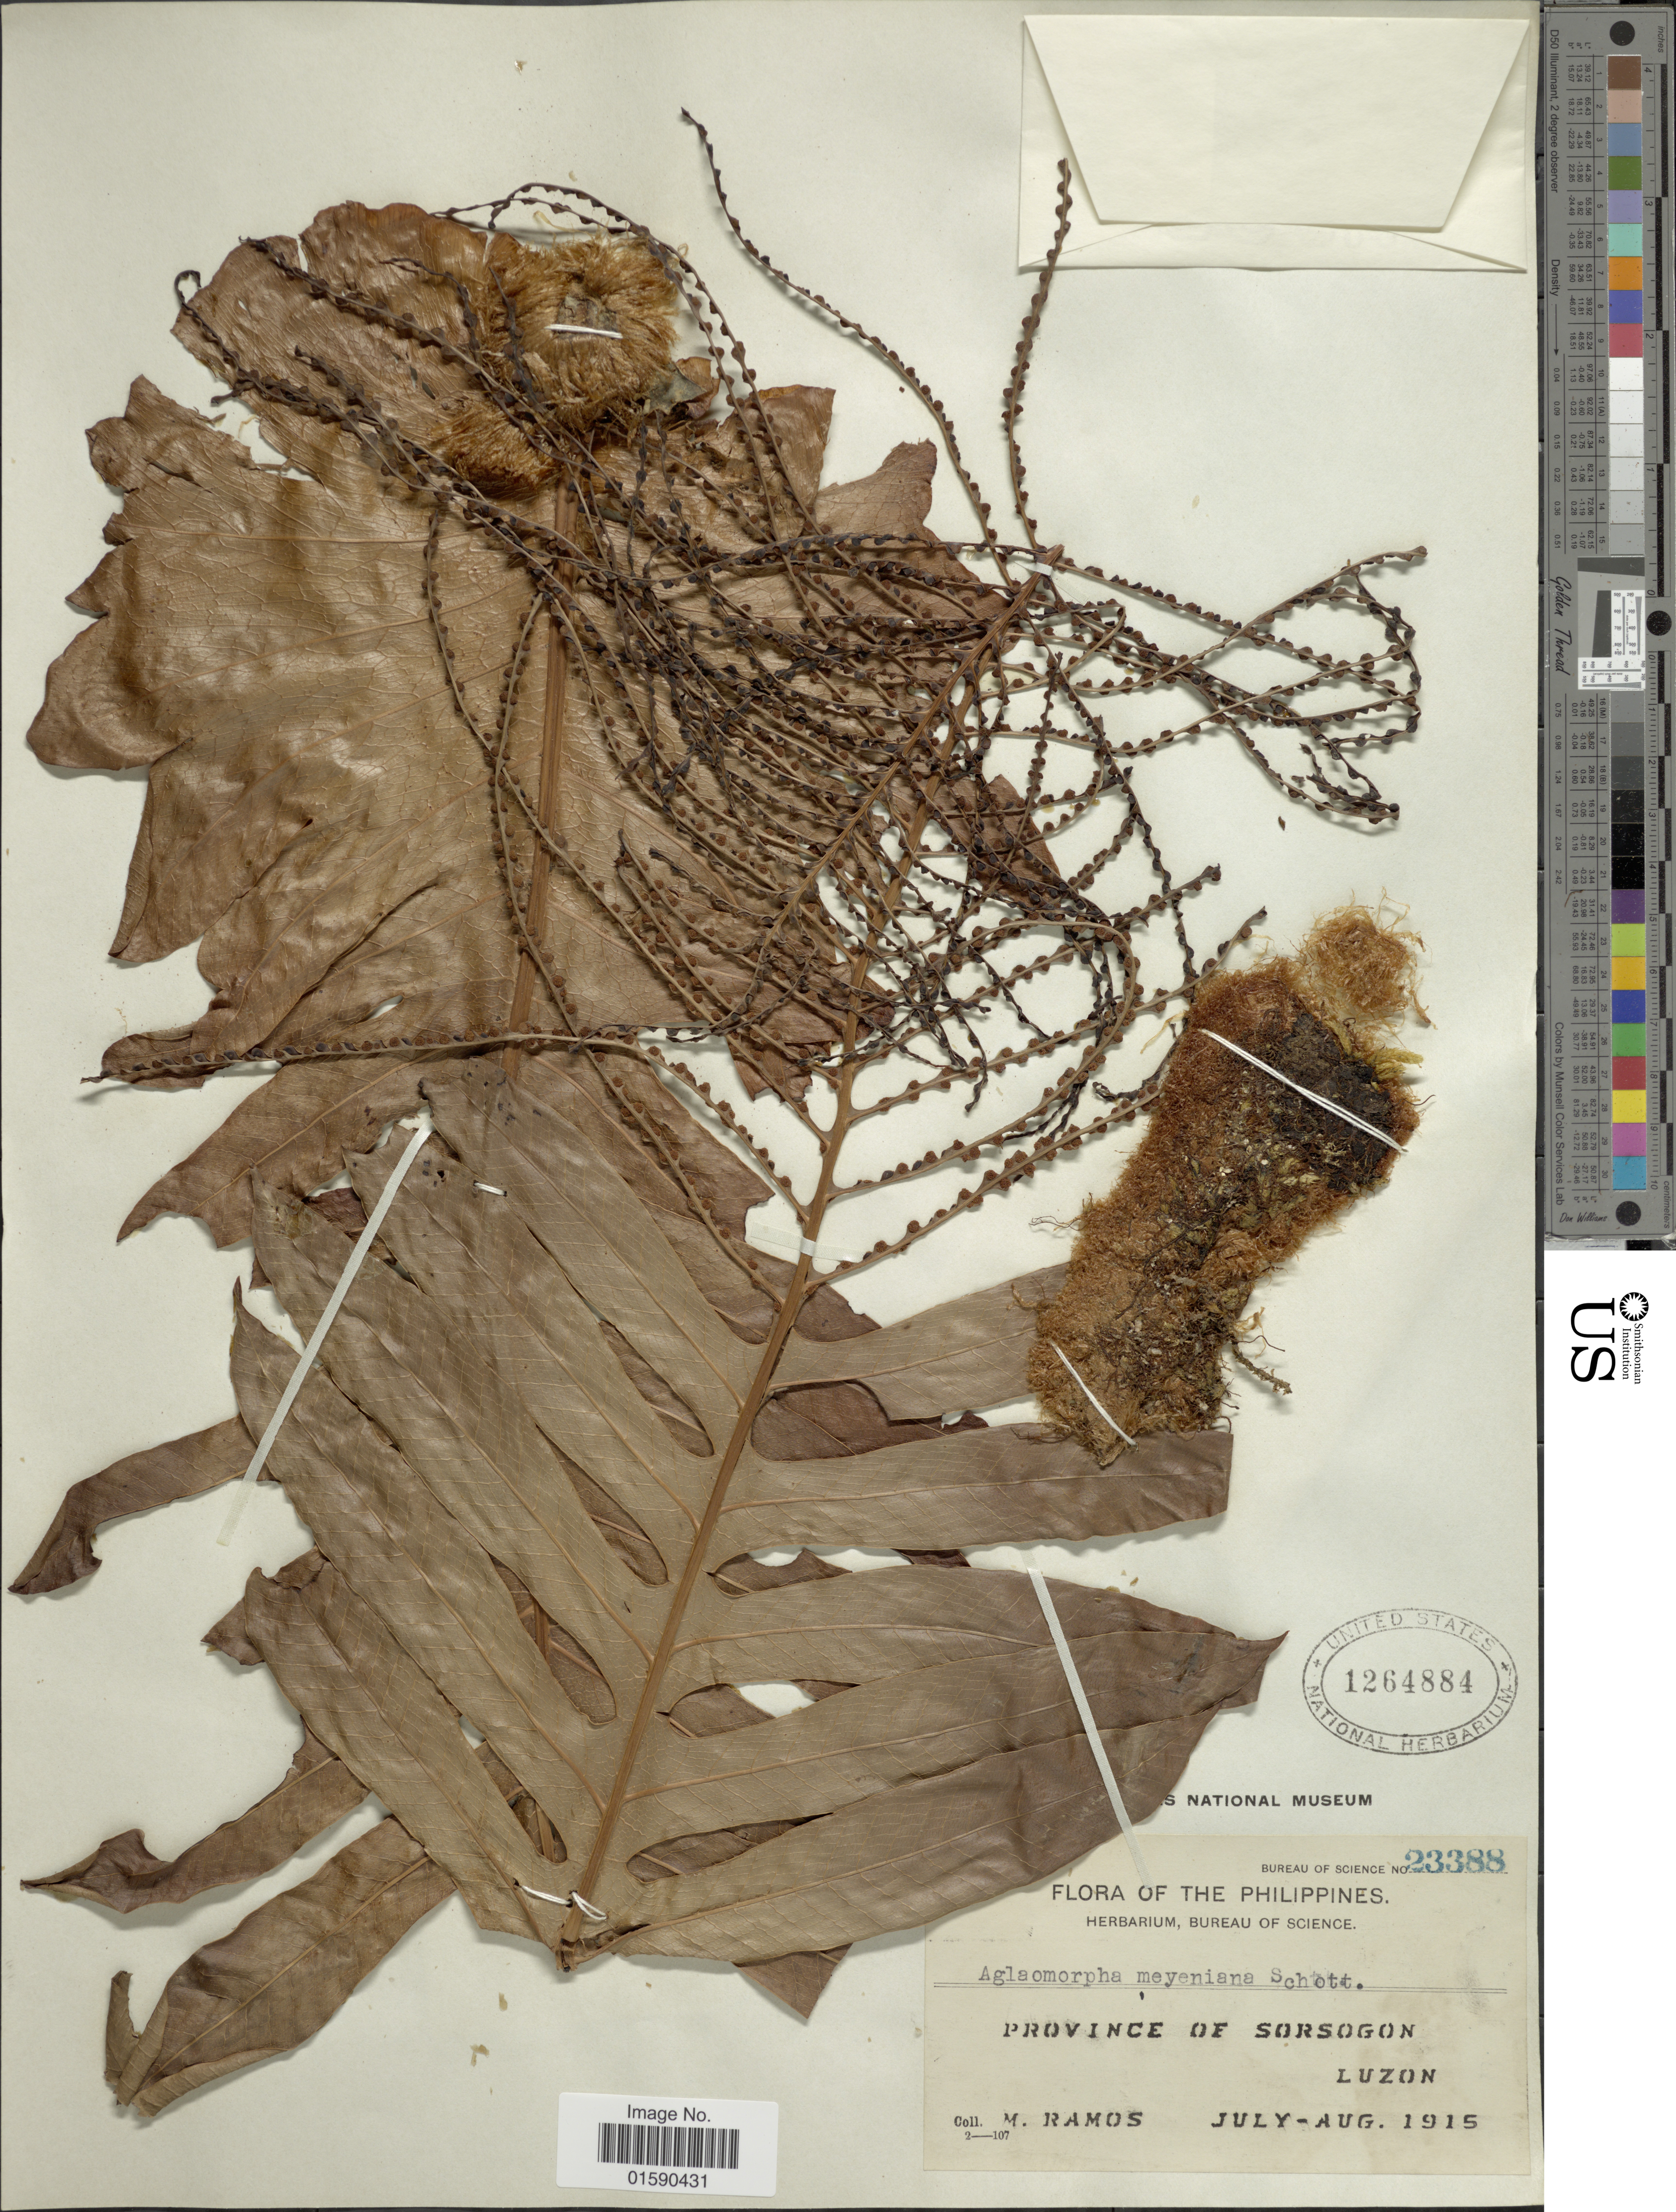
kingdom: Plantae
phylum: Tracheophyta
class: Polypodiopsida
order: Polypodiales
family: Polypodiaceae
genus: Aglaomorpha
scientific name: Aglaomorpha meyeniana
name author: Schott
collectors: M. Ramos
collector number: Bureau of Science 23388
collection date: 1915-07/1915-08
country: Philippines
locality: Province of Sorsogon, Luzon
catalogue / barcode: US 1264884